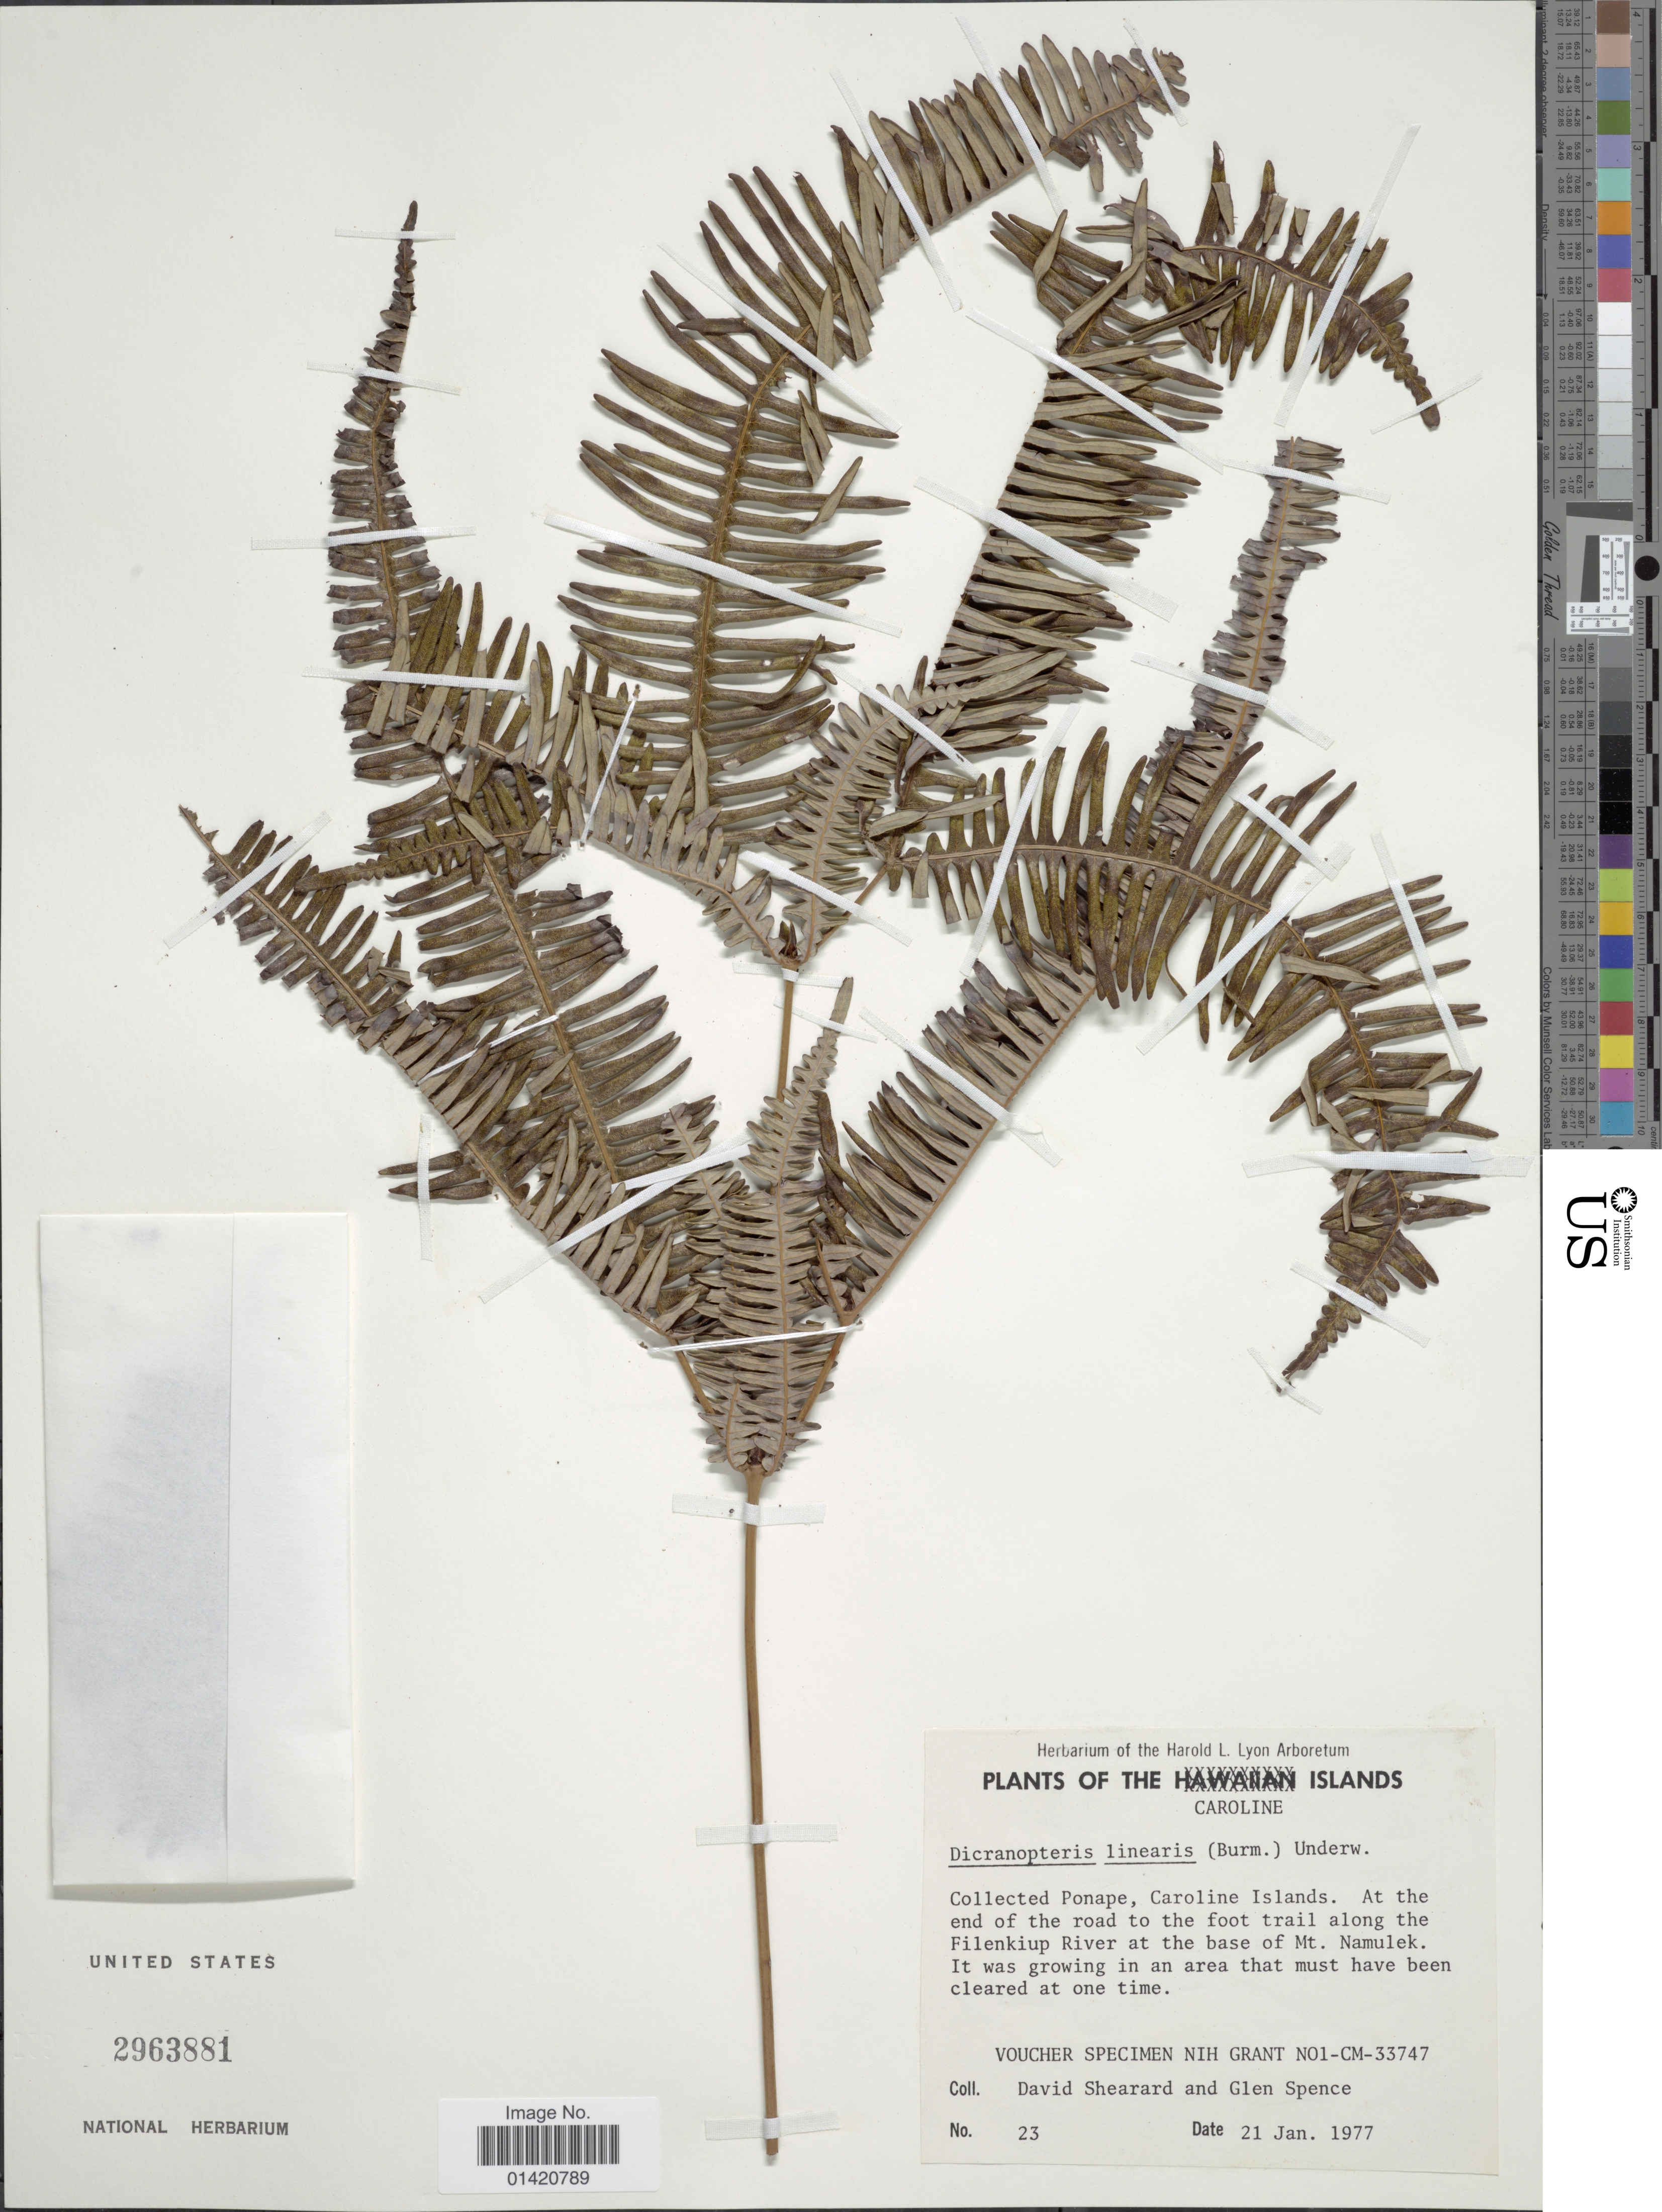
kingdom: Plantae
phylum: Tracheophyta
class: Polypodiopsida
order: Gleicheniales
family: Gleicheniaceae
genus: Dicranopteris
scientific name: Dicranopteris linearis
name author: (Burm. f.) Underw.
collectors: D. Shearard & G. Spence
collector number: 23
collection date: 1977-01-21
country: Micronesia, Federated States of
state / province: Pohnpei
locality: The Caroline Islands, Ponape. At the end of the road to the foot trail along the Filenkiup River at the base of Mt Namulek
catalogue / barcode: US 2963881